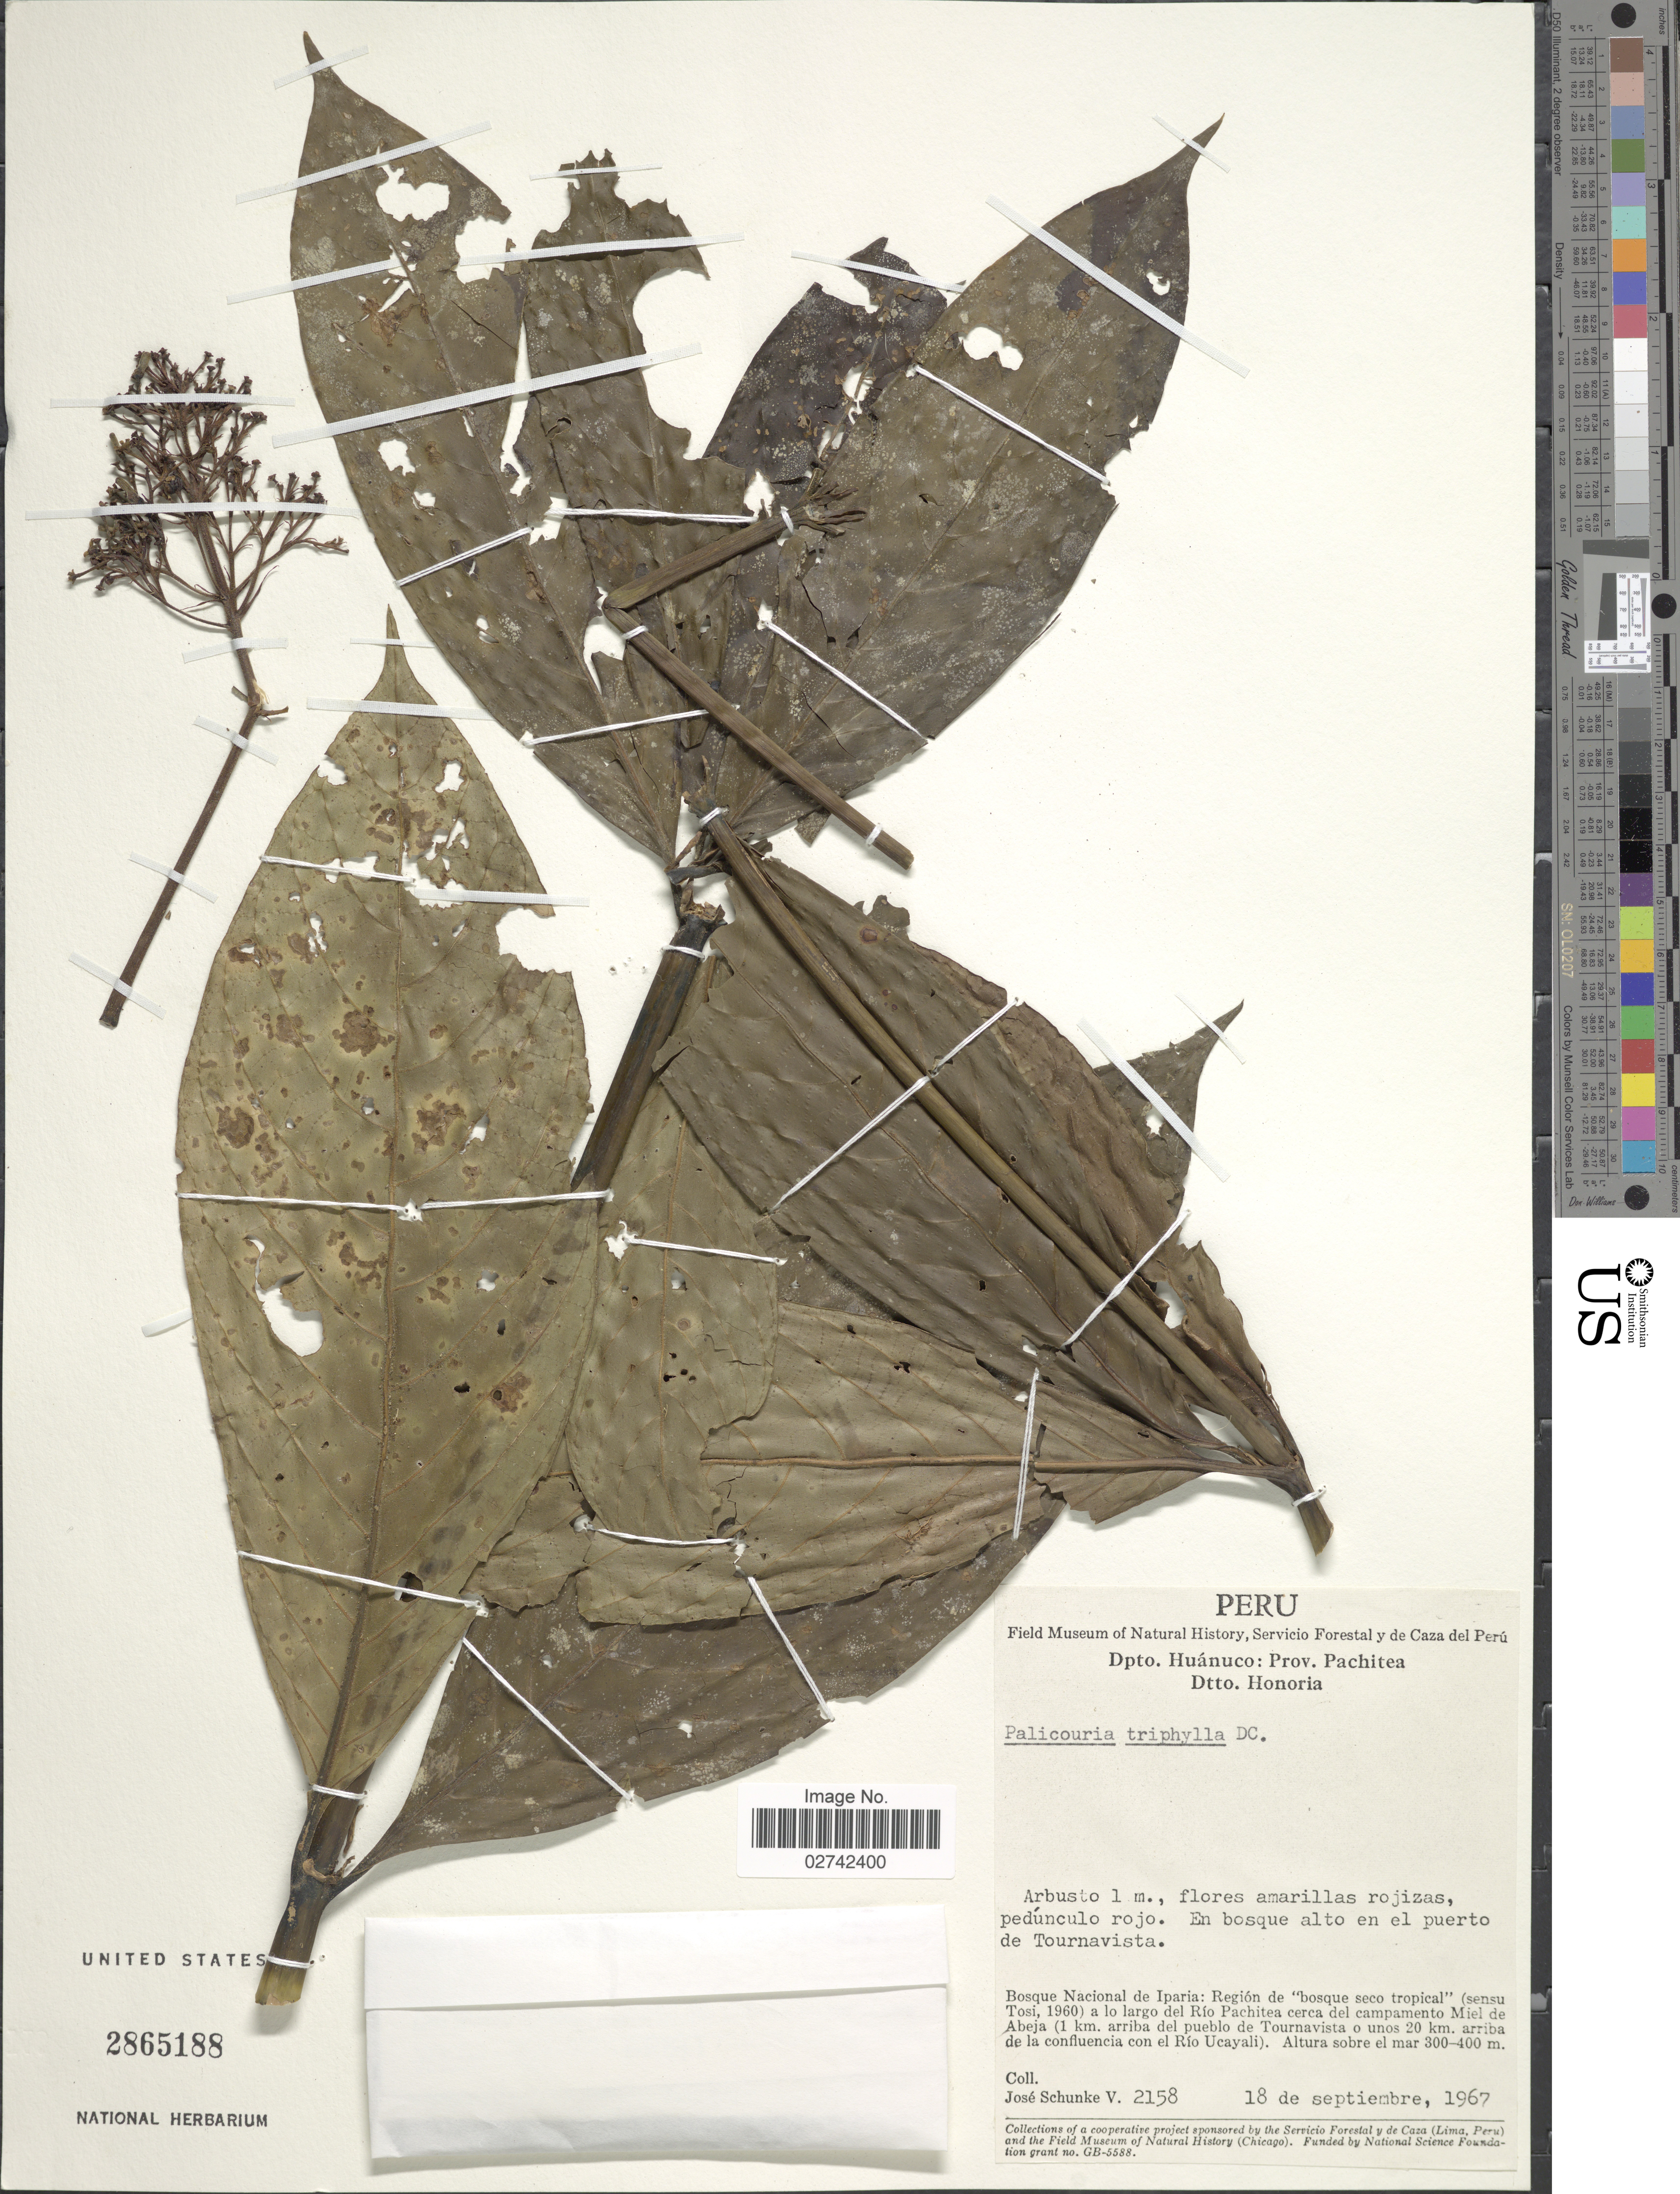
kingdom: Plantae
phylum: Tracheophyta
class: Magnoliopsida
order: Gentianales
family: Rubiaceae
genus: Palicourea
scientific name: Palicourea triphylla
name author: DC.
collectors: J. Schunke Vigo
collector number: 2158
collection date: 1967-09-18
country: Peru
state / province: Huánuco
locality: Prov. Pachitea, Dtto. Honoria, en bosque alto en el puerto de Tournavista, Bosque Nacional de Iparia: Region de "bosque seco tropical" a lo largo del Rio Pachitea cerca del campamento Miel de Abeja (1 km. arriba del pueblo de Tournavista o unos 20 km. arriba de la confluencia con el Rio Ucayali).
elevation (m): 300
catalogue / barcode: US 2865188